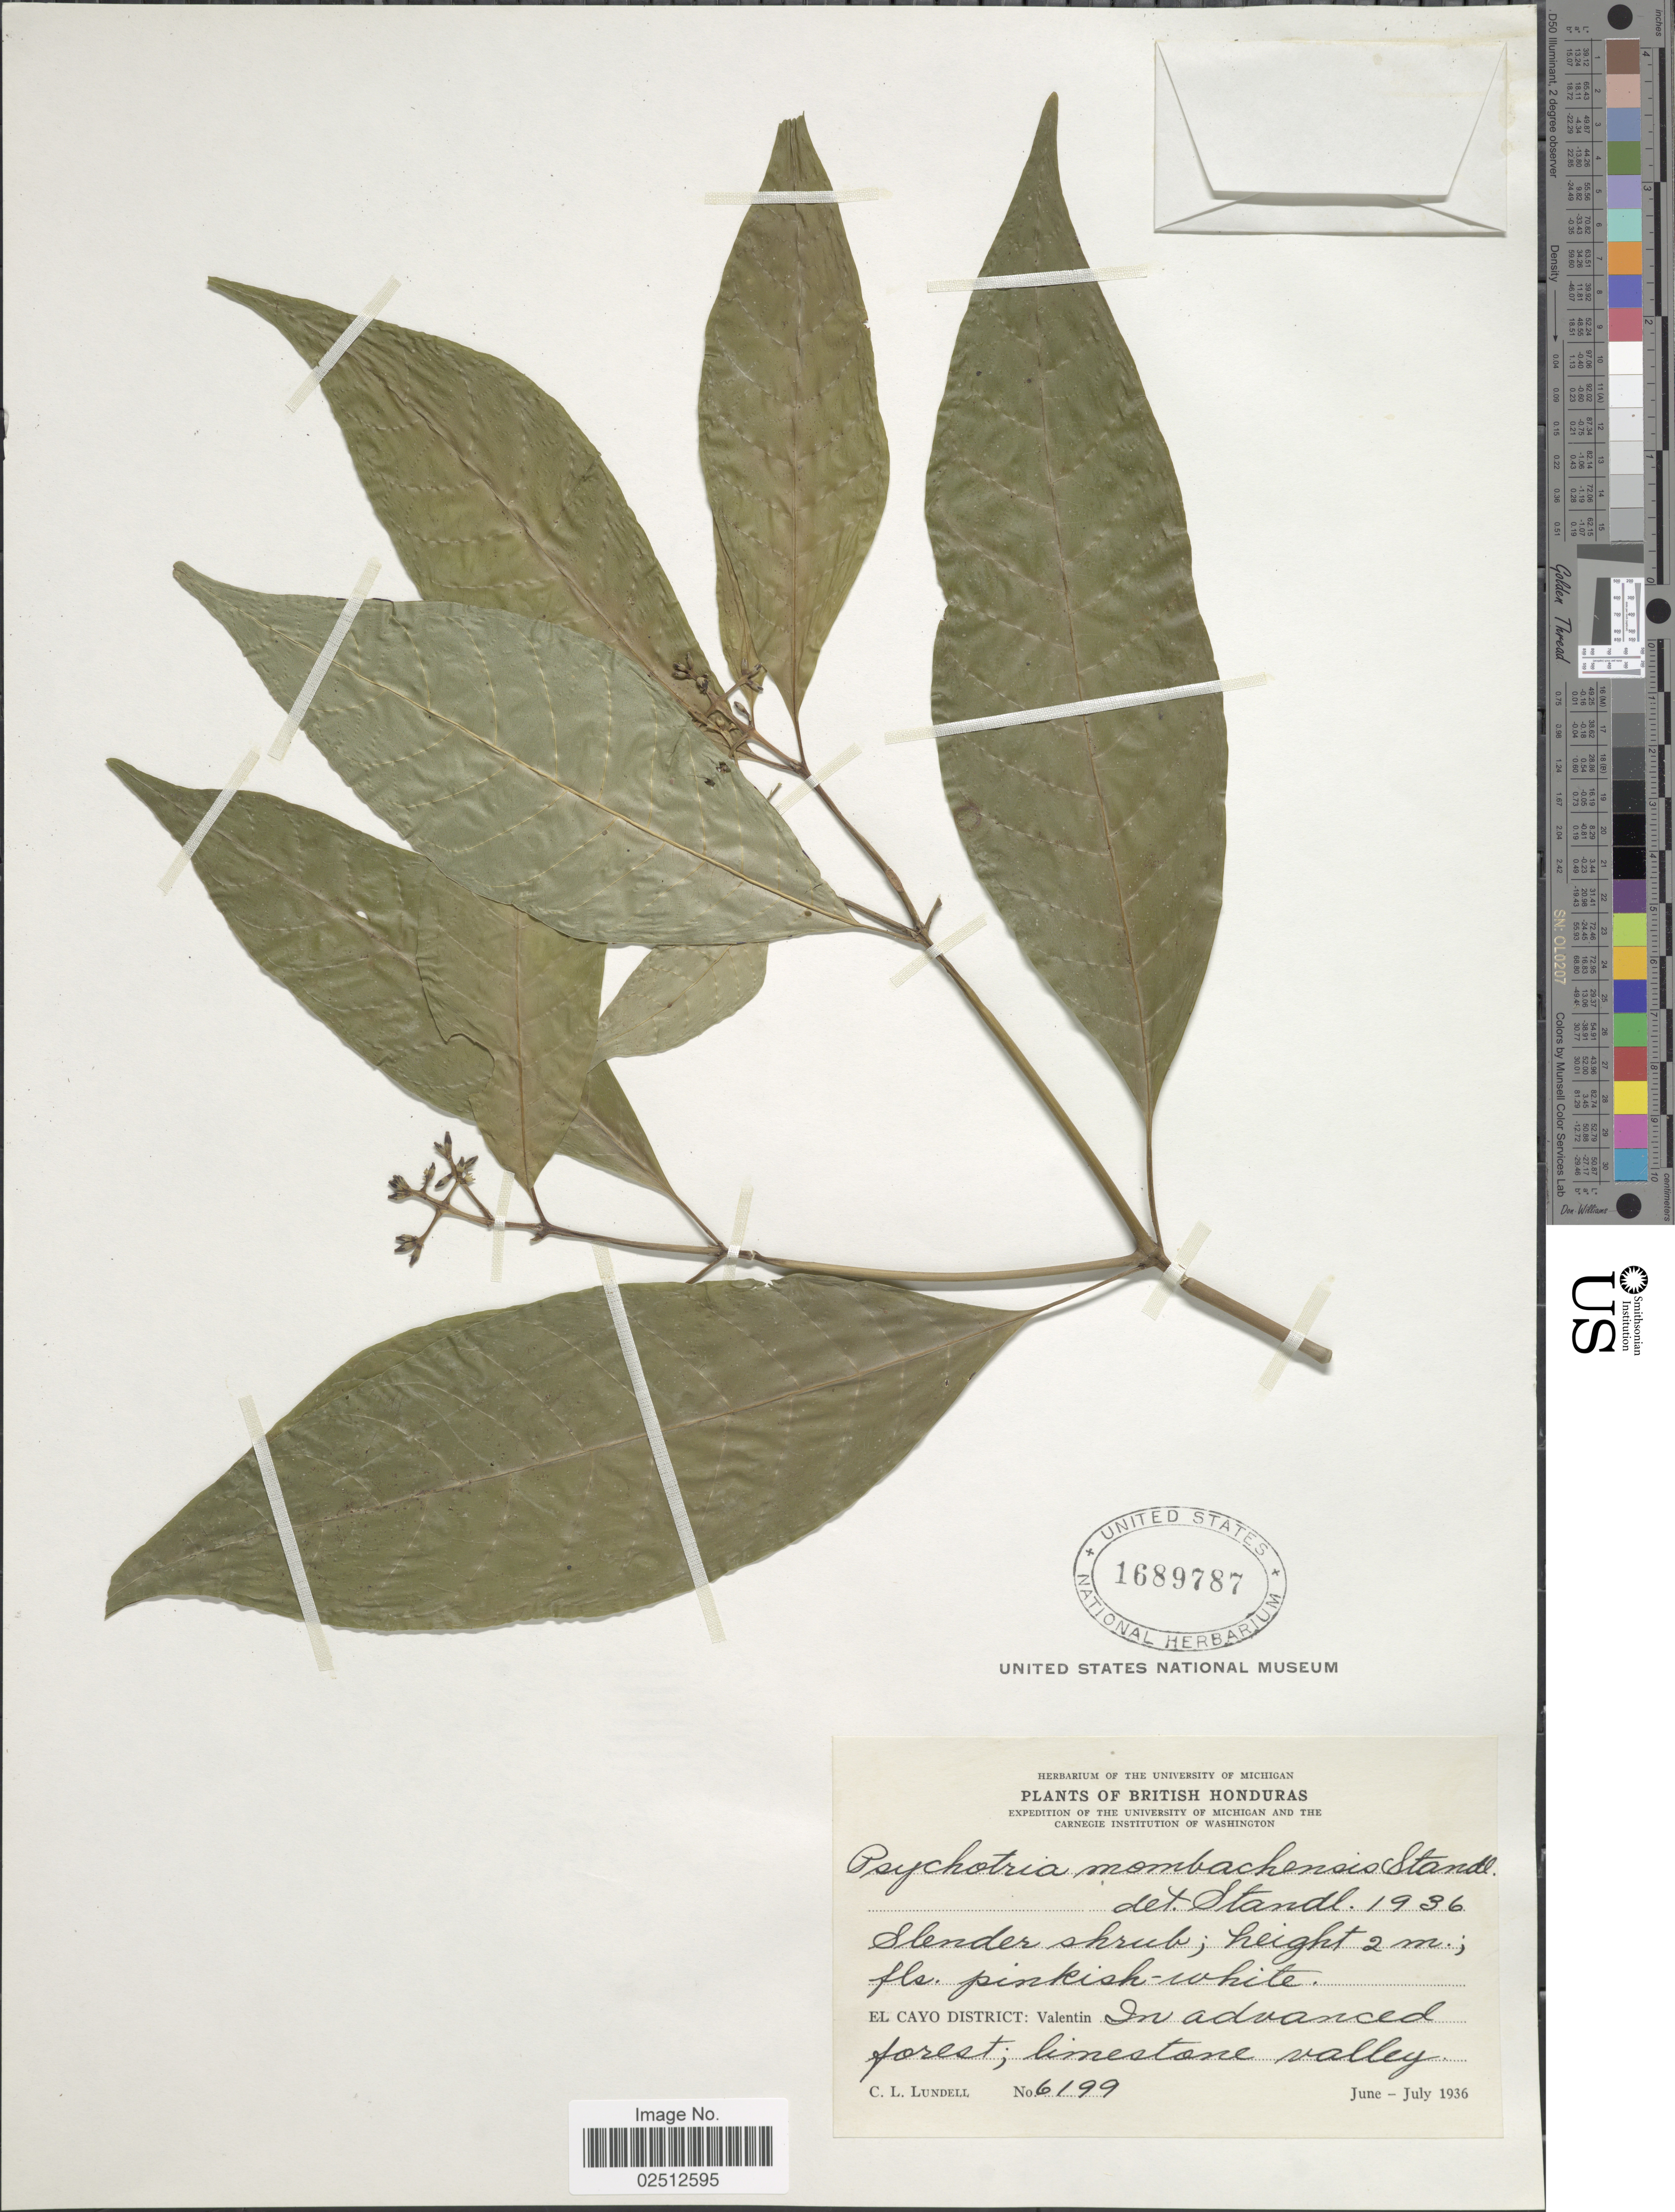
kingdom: Plantae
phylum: Tracheophyta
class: Magnoliopsida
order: Gentianales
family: Rubiaceae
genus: Psychotria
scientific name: Psychotria mombachensis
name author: Standl.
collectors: C. L. Lundell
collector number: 6199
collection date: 1936-06/1936-07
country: Belize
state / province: Cayo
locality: Valentin in advanced forest; limestone valley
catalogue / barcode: US 1689787